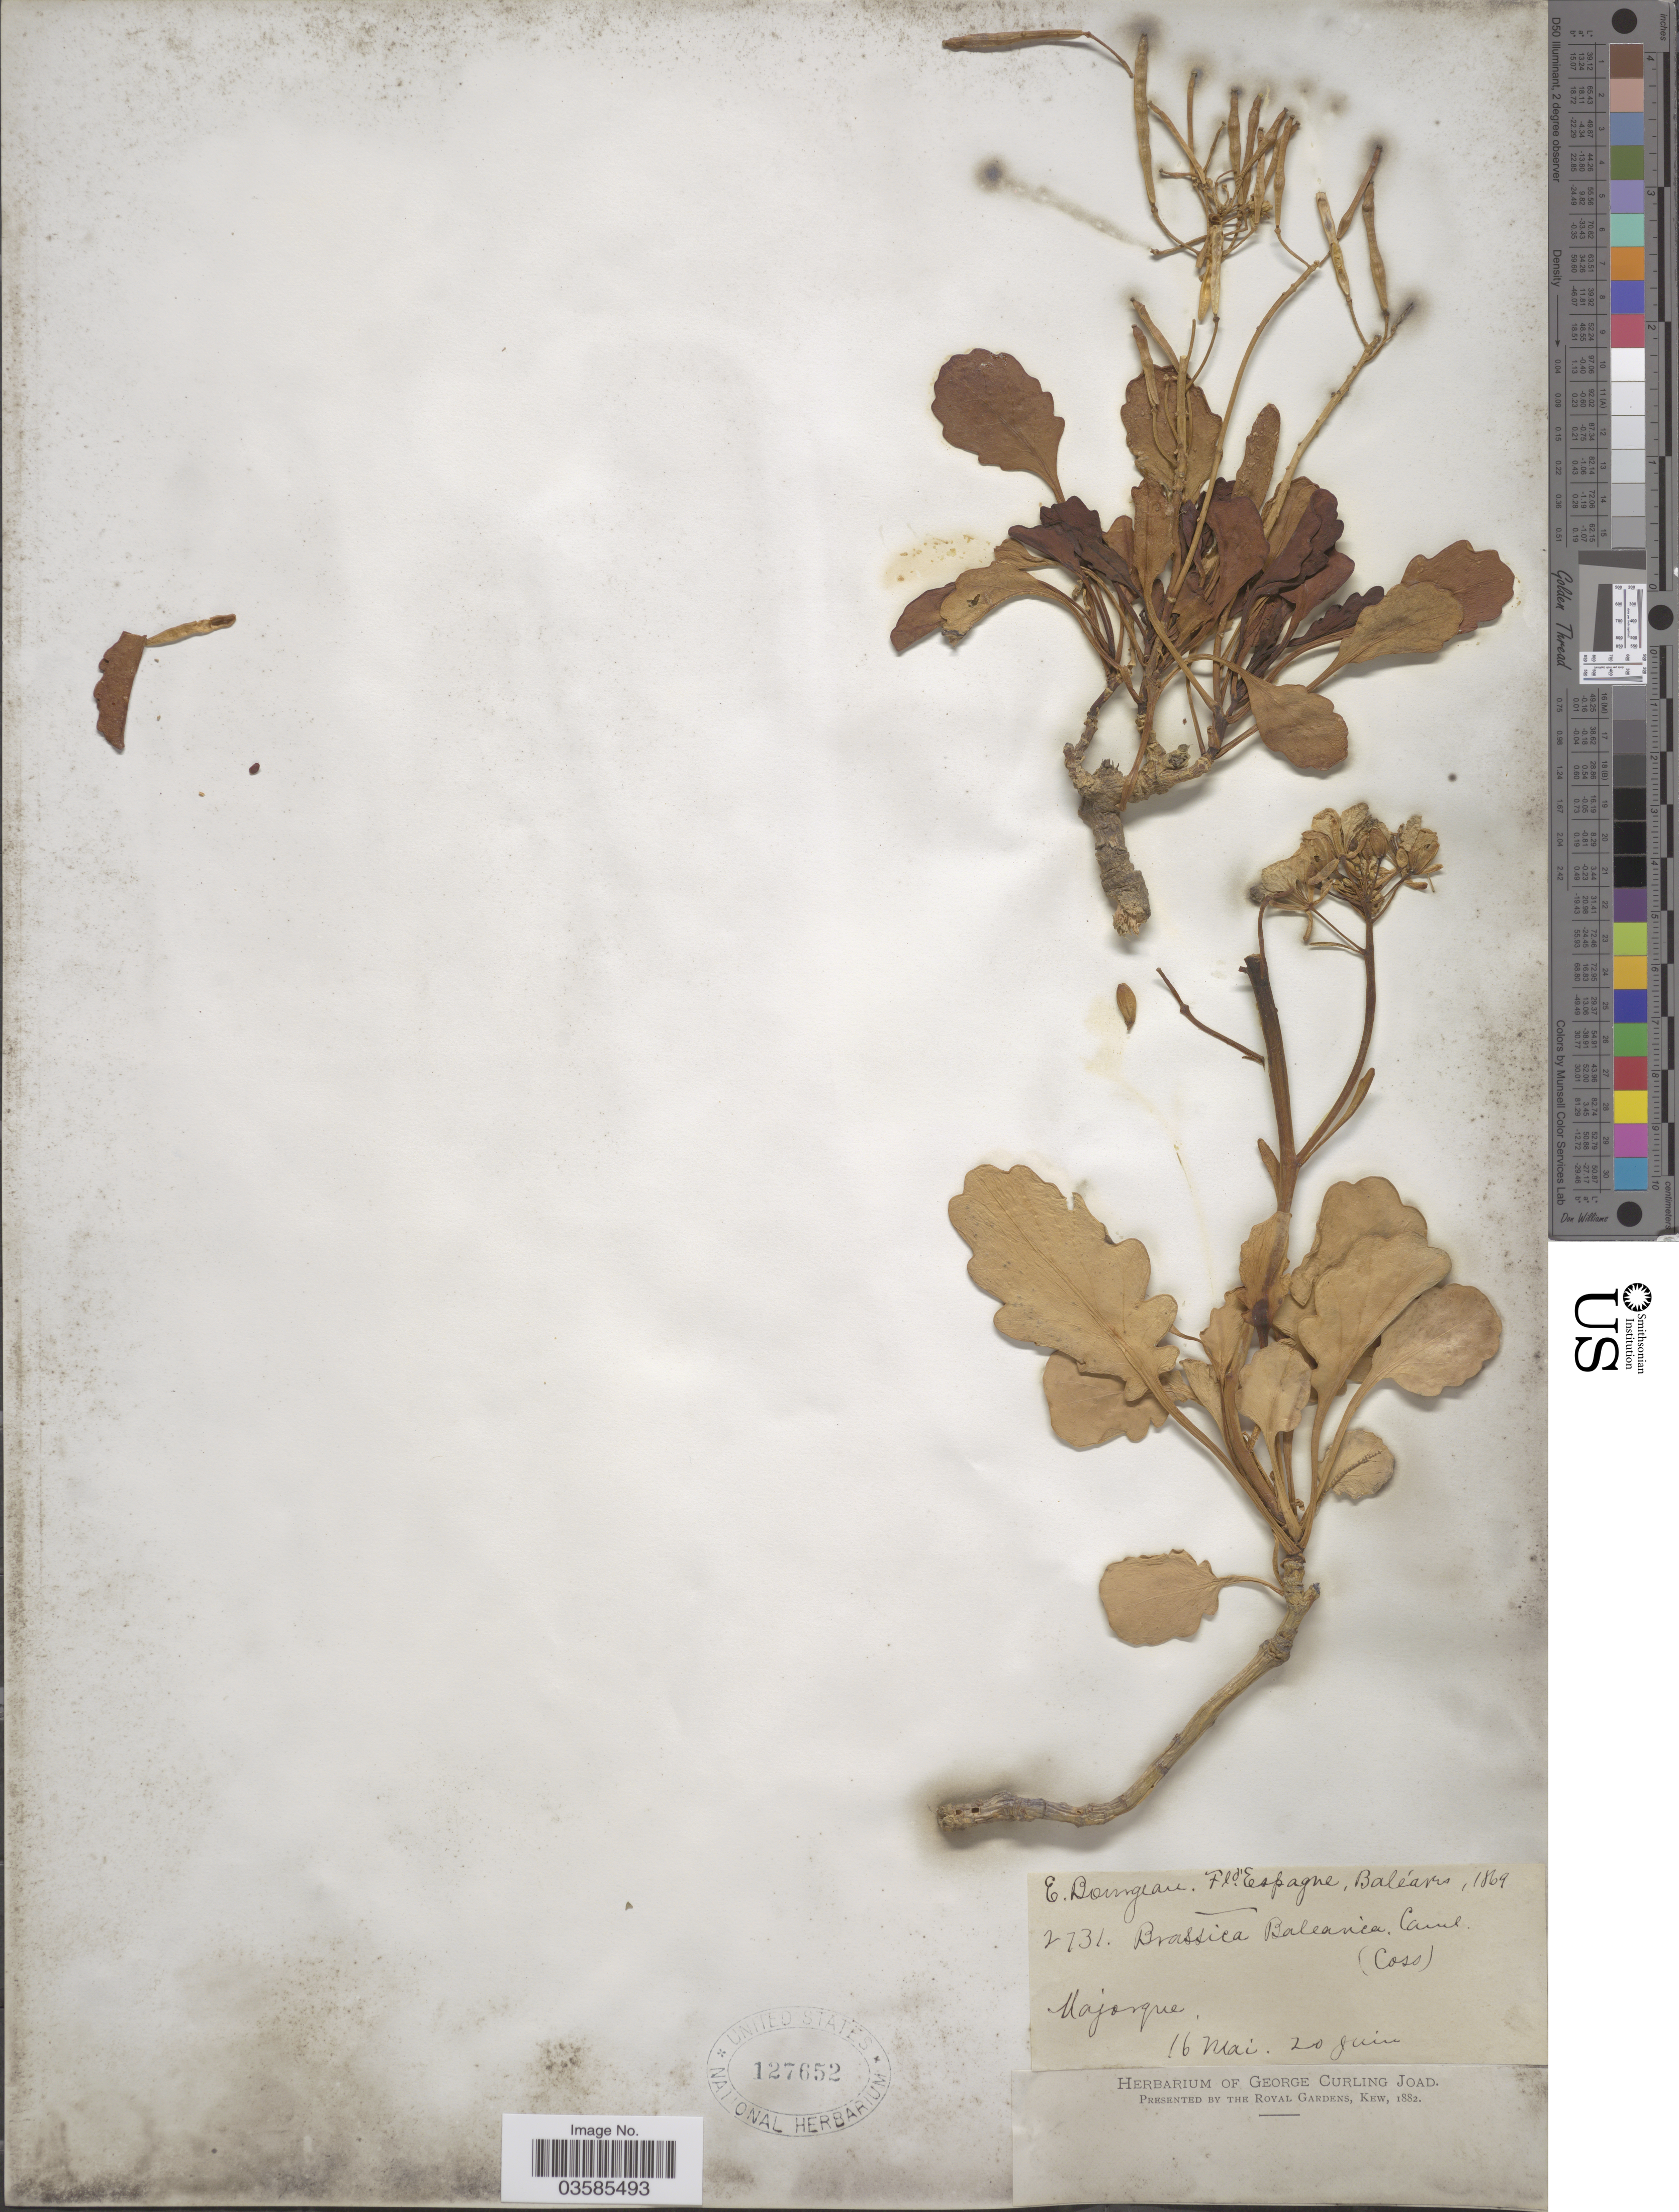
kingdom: Plantae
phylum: Tracheophyta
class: Magnoliopsida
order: Brassicales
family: Brassicaceae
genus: Brassica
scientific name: Brassica balearica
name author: Pers.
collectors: E. Bourgeau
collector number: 2731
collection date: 1869-05-16/1869-06-20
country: Spain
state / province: Islas Baleares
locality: Espagne, Baléares. Majorque.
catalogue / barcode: US 127652